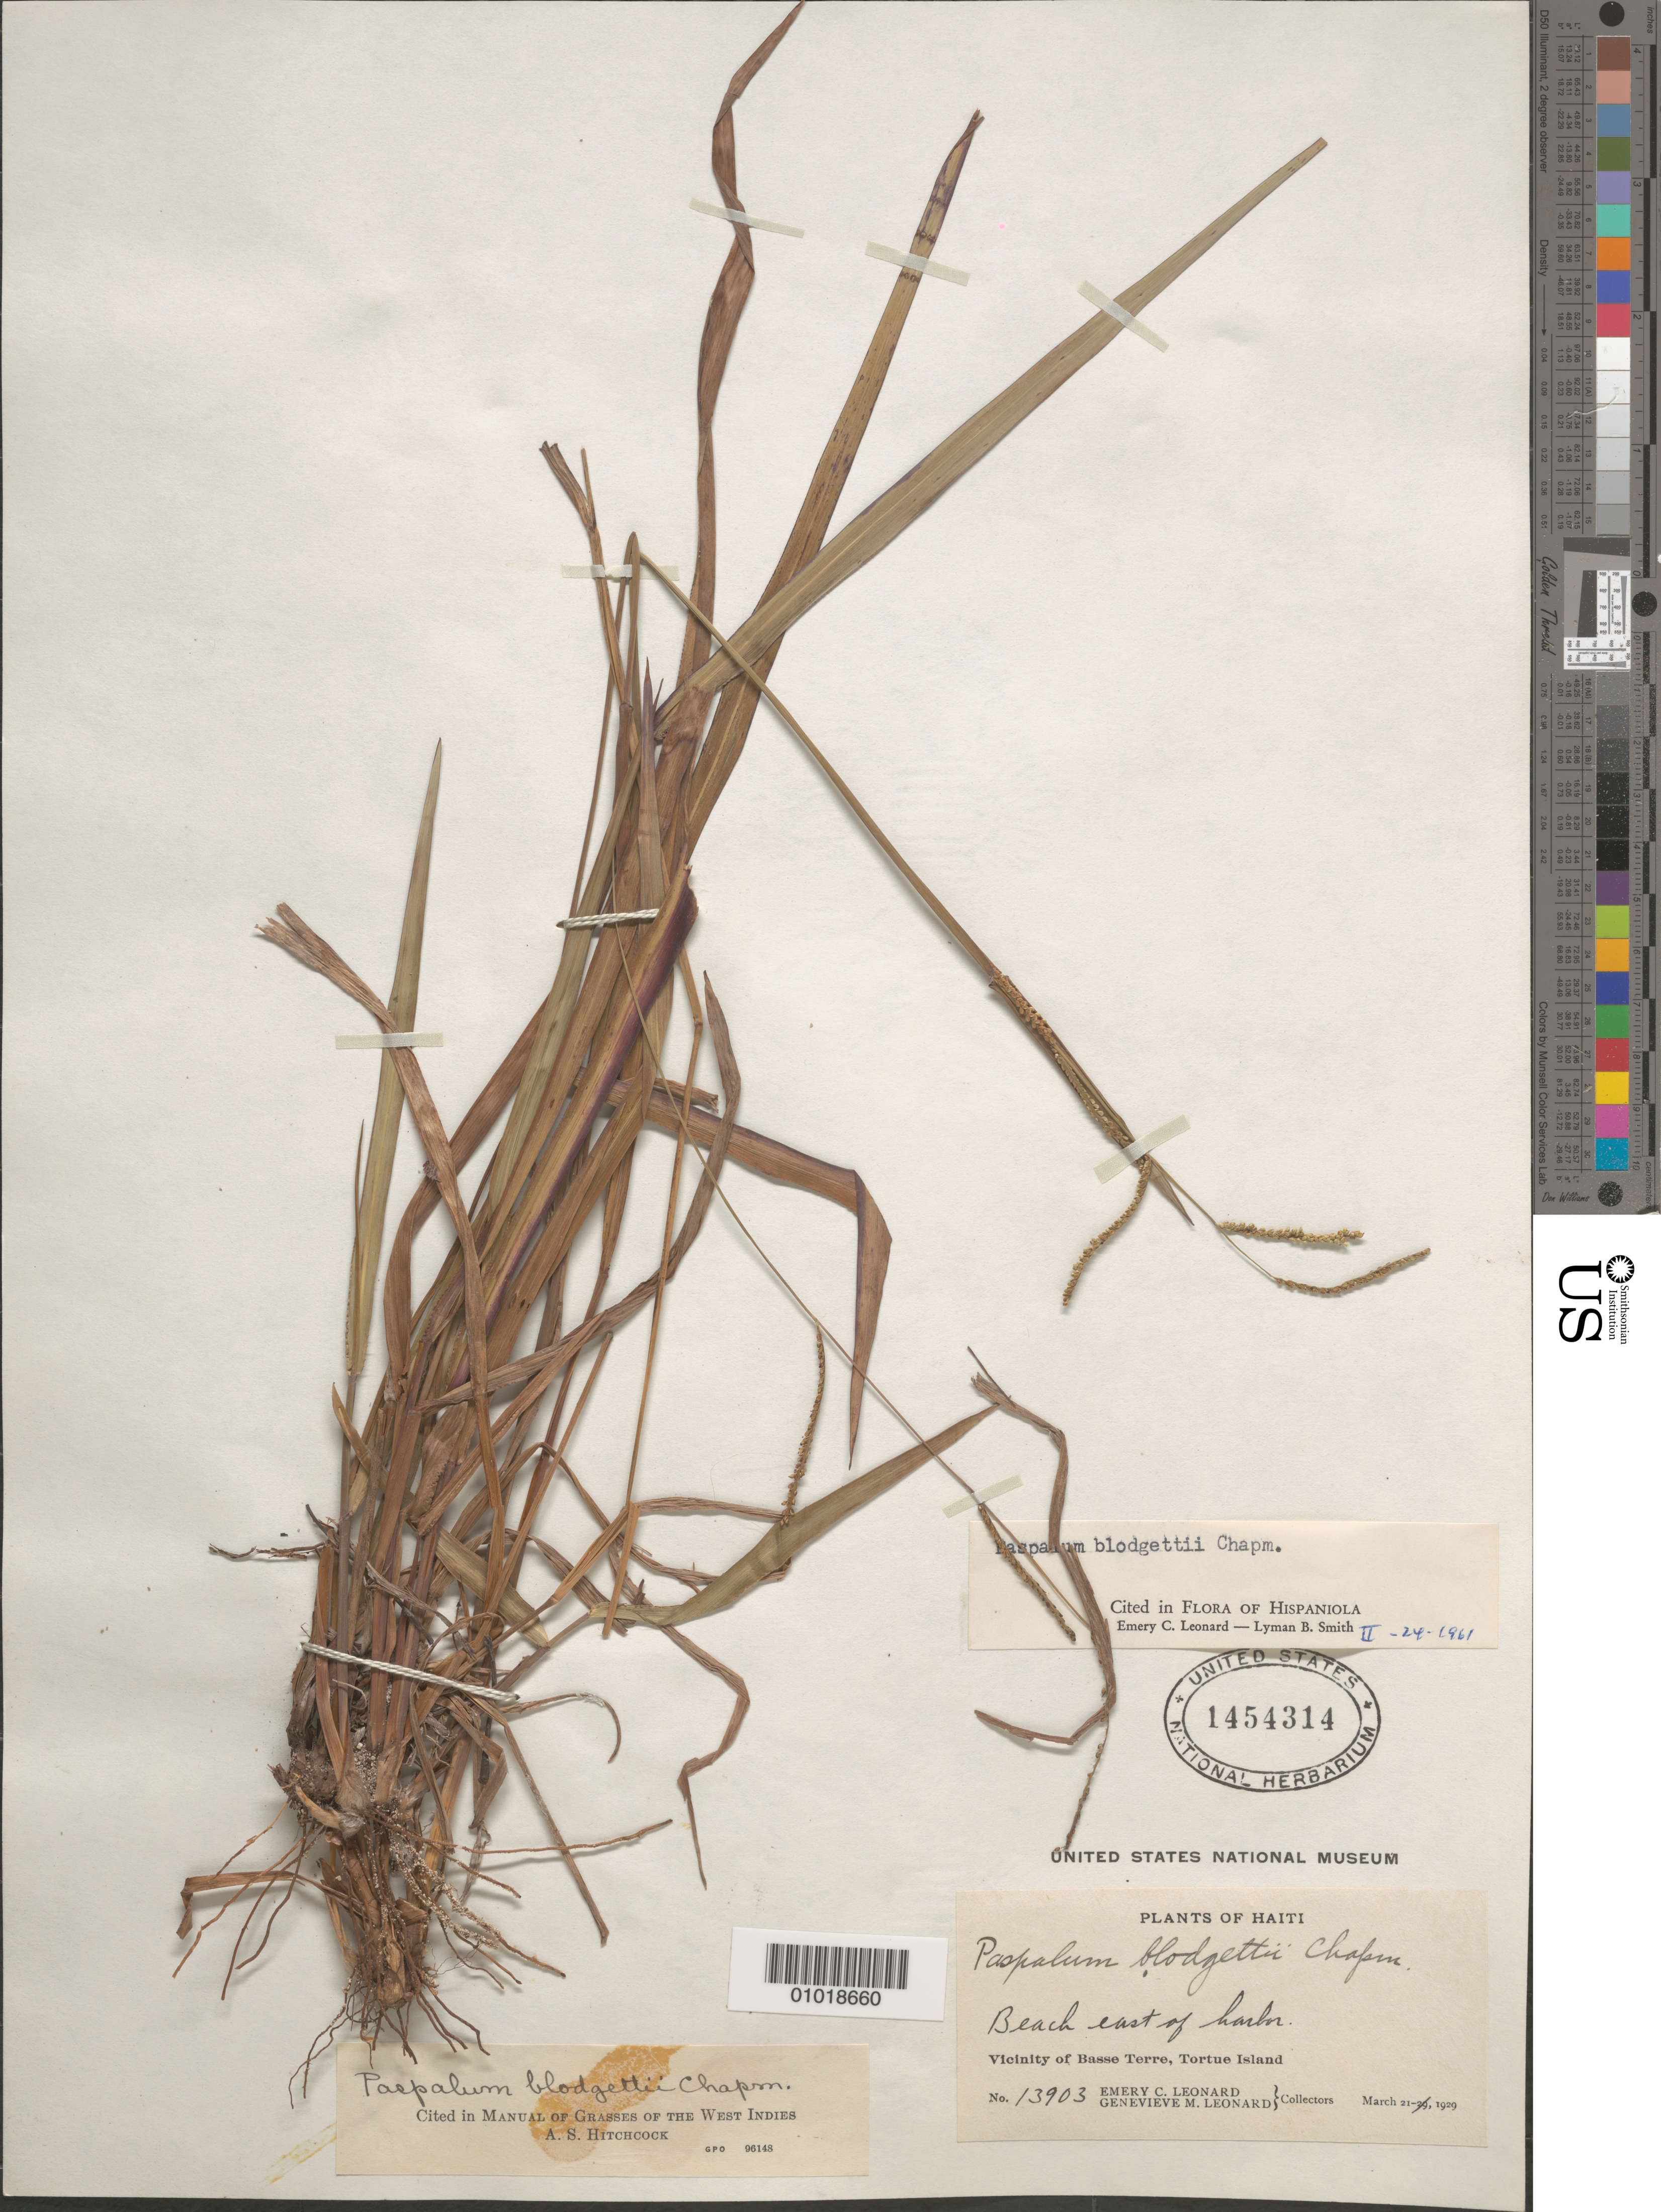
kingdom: Plantae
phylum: Tracheophyta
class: Liliopsida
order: Poales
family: Poaceae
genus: Paspalum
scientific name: Paspalum blodgettii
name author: Chapm.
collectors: E. C. Leonard & G. M. Leonard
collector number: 13903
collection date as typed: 21 Feb 1929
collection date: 1929-02-21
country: Haiti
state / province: Nord-Óuest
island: Île de la Tortue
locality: Beah E of harbor. Vic. of Basse Terre, Tortue Island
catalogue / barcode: US 1454314